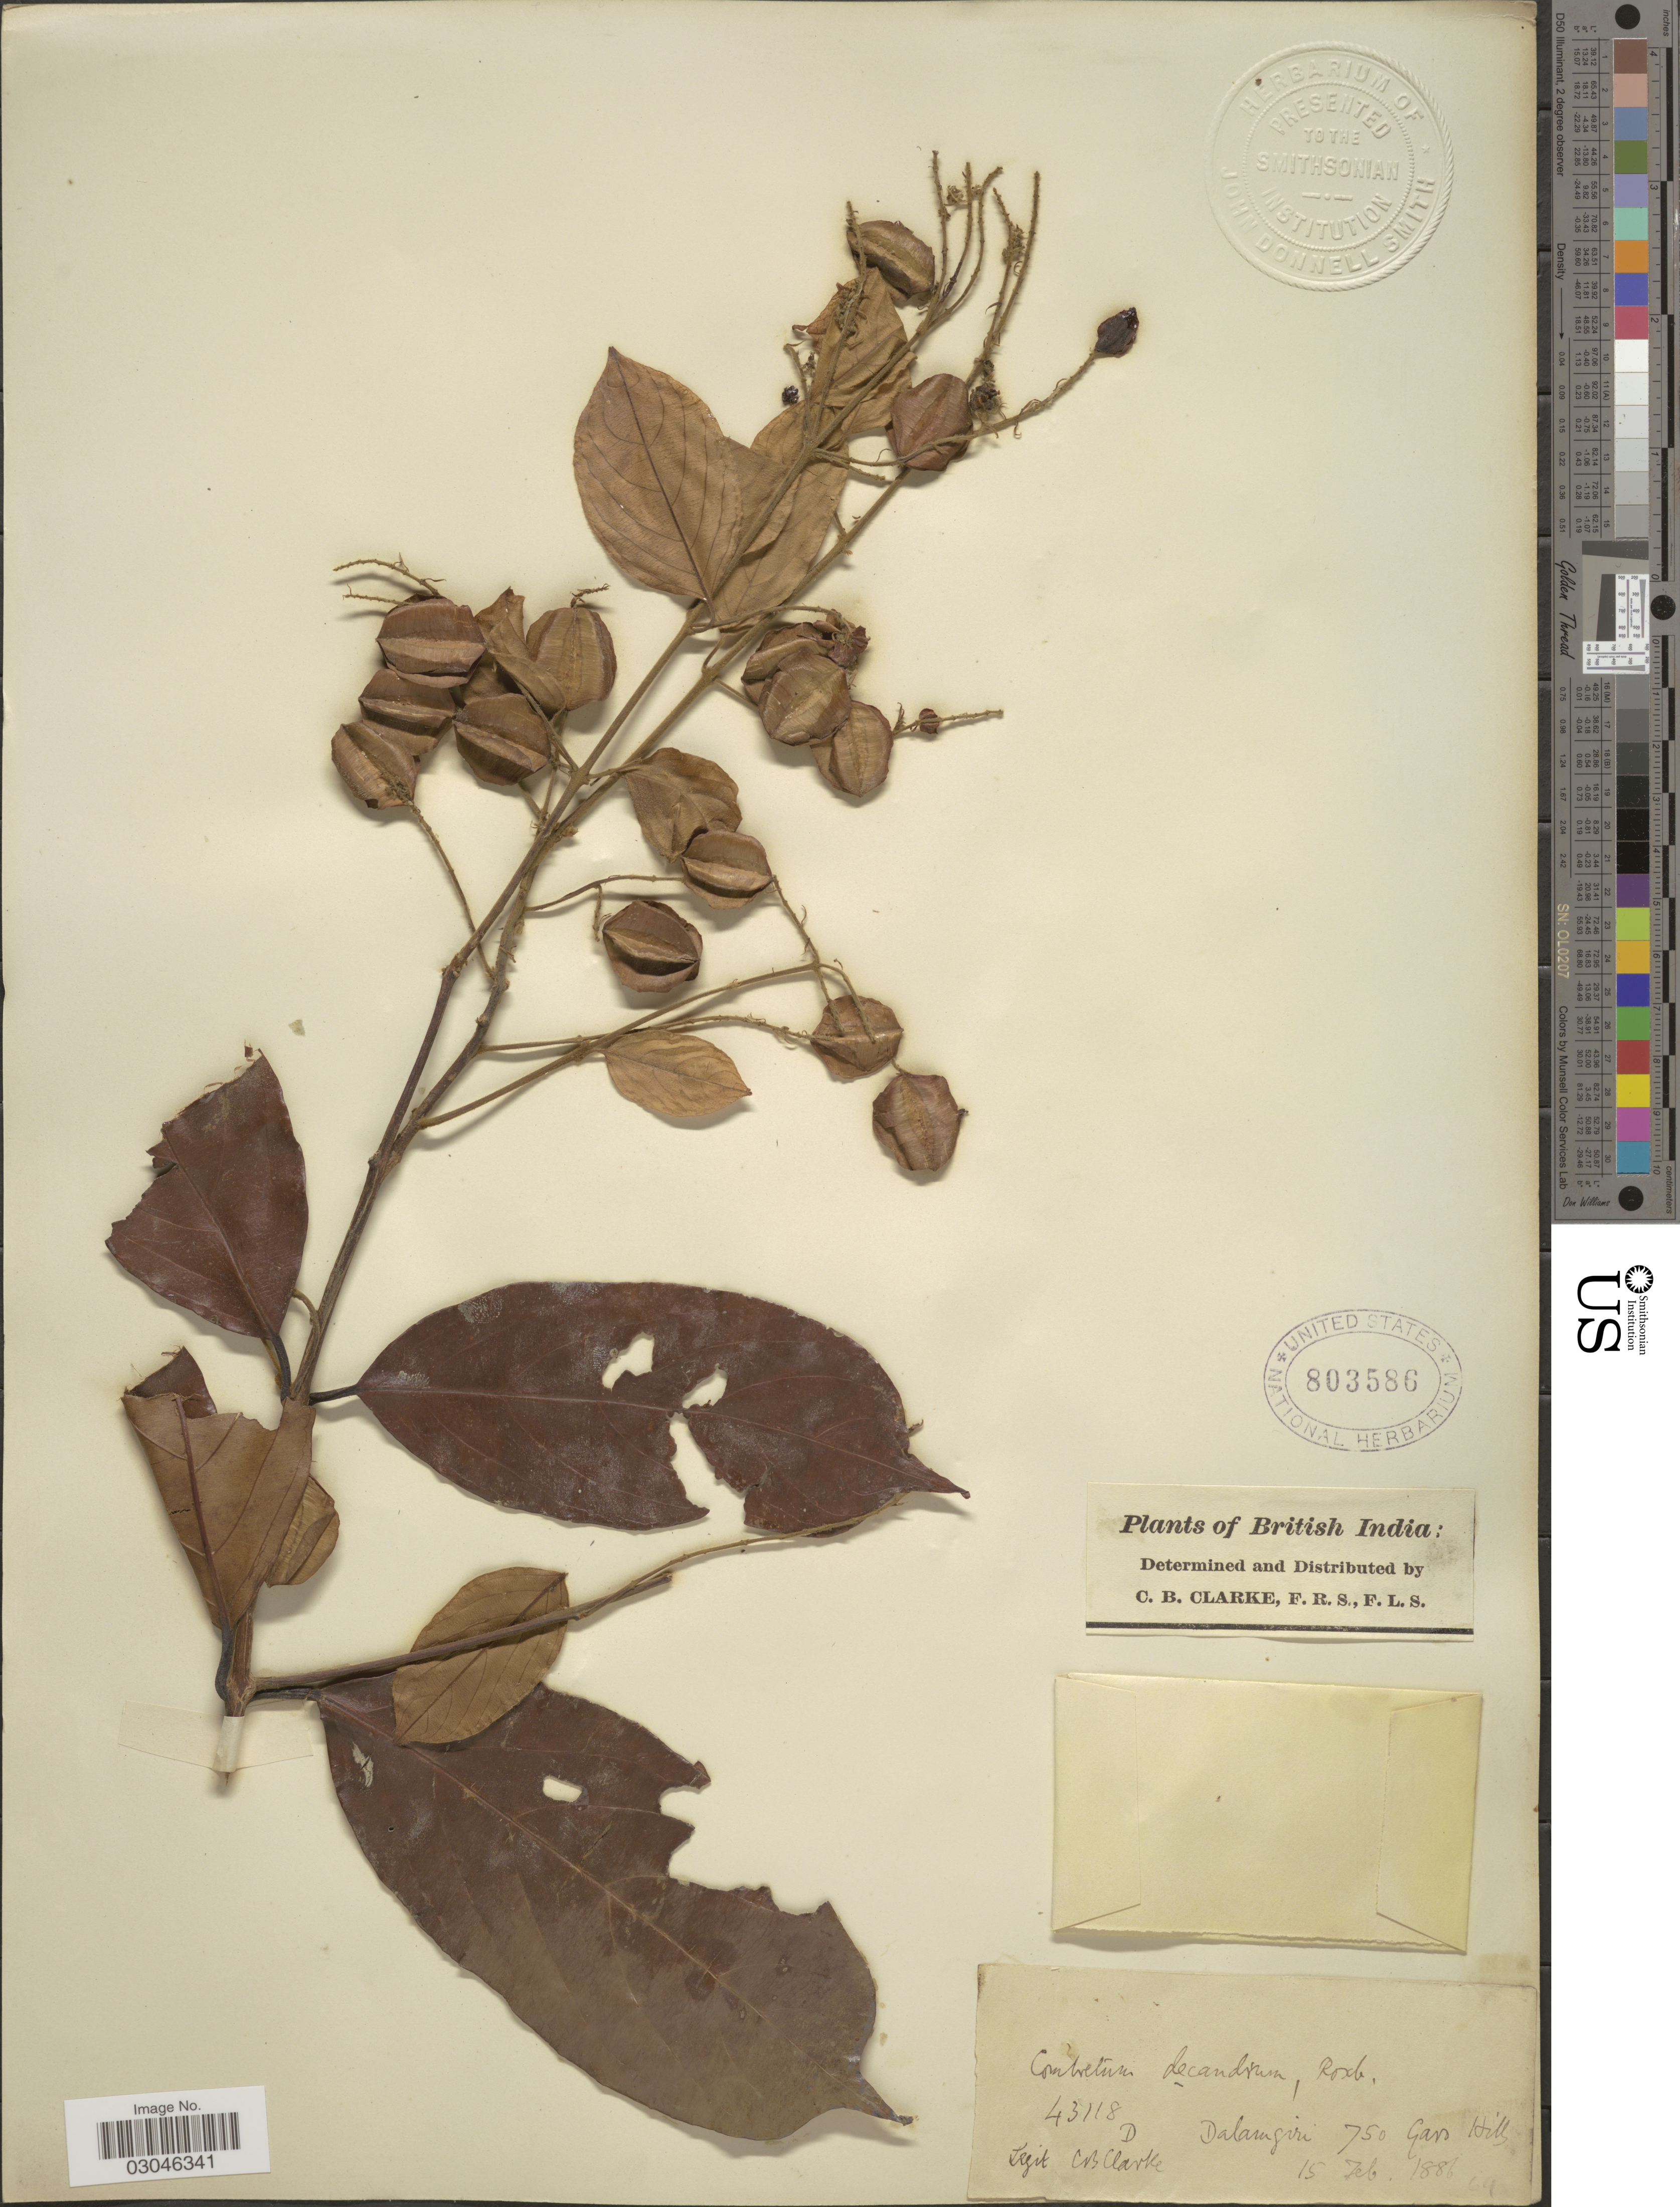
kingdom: Plantae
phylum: Tracheophyta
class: Magnoliopsida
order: Myrtales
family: Combretaceae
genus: Combretum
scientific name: Combretum decandrum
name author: Jacq.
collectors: C. B. Clarke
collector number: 43118D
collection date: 1886-02-15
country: India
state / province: Meghalaya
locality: British India. Dalamgiri. Garo Hills.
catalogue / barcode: US 803586